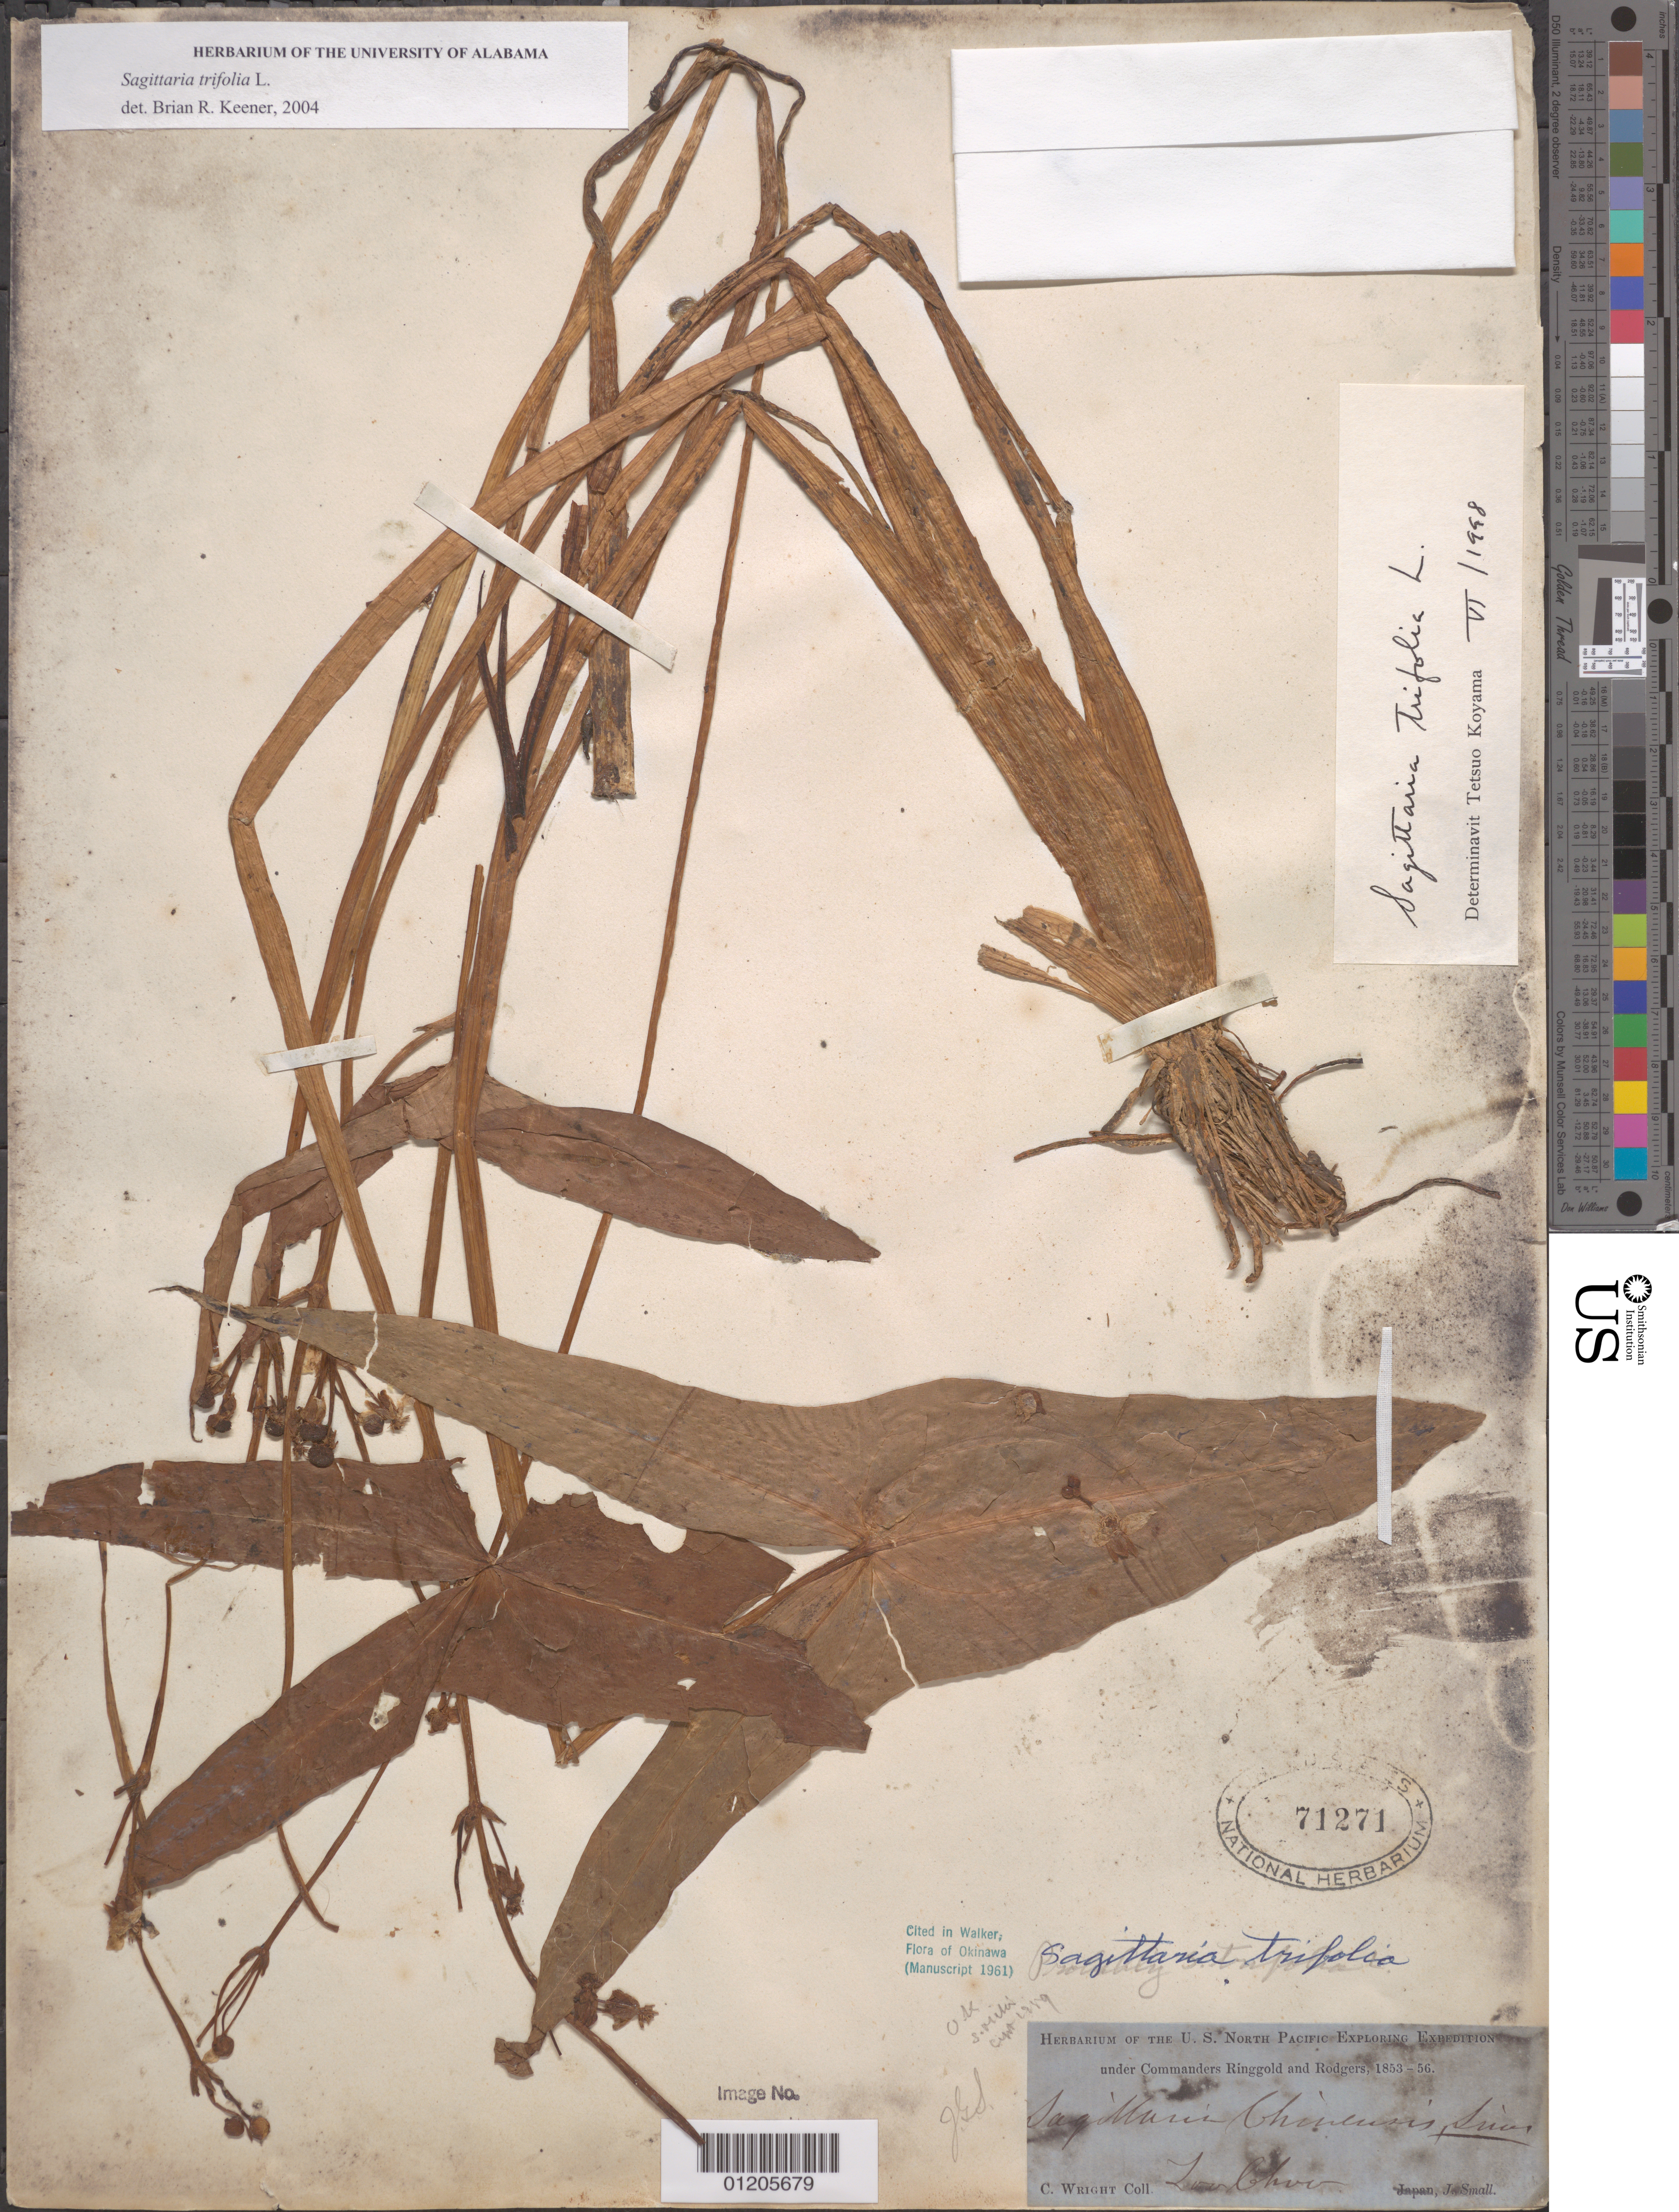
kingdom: Plantae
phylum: Tracheophyta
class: Liliopsida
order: Alismatales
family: Alismataceae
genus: Sagittaria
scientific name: Sagittaria trifolia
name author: L.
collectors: C. Wright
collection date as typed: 1853 to -- --- 1856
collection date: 1853/1856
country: Japan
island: Ryukyu Islands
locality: Loo Choo Islands.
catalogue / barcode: US 71271